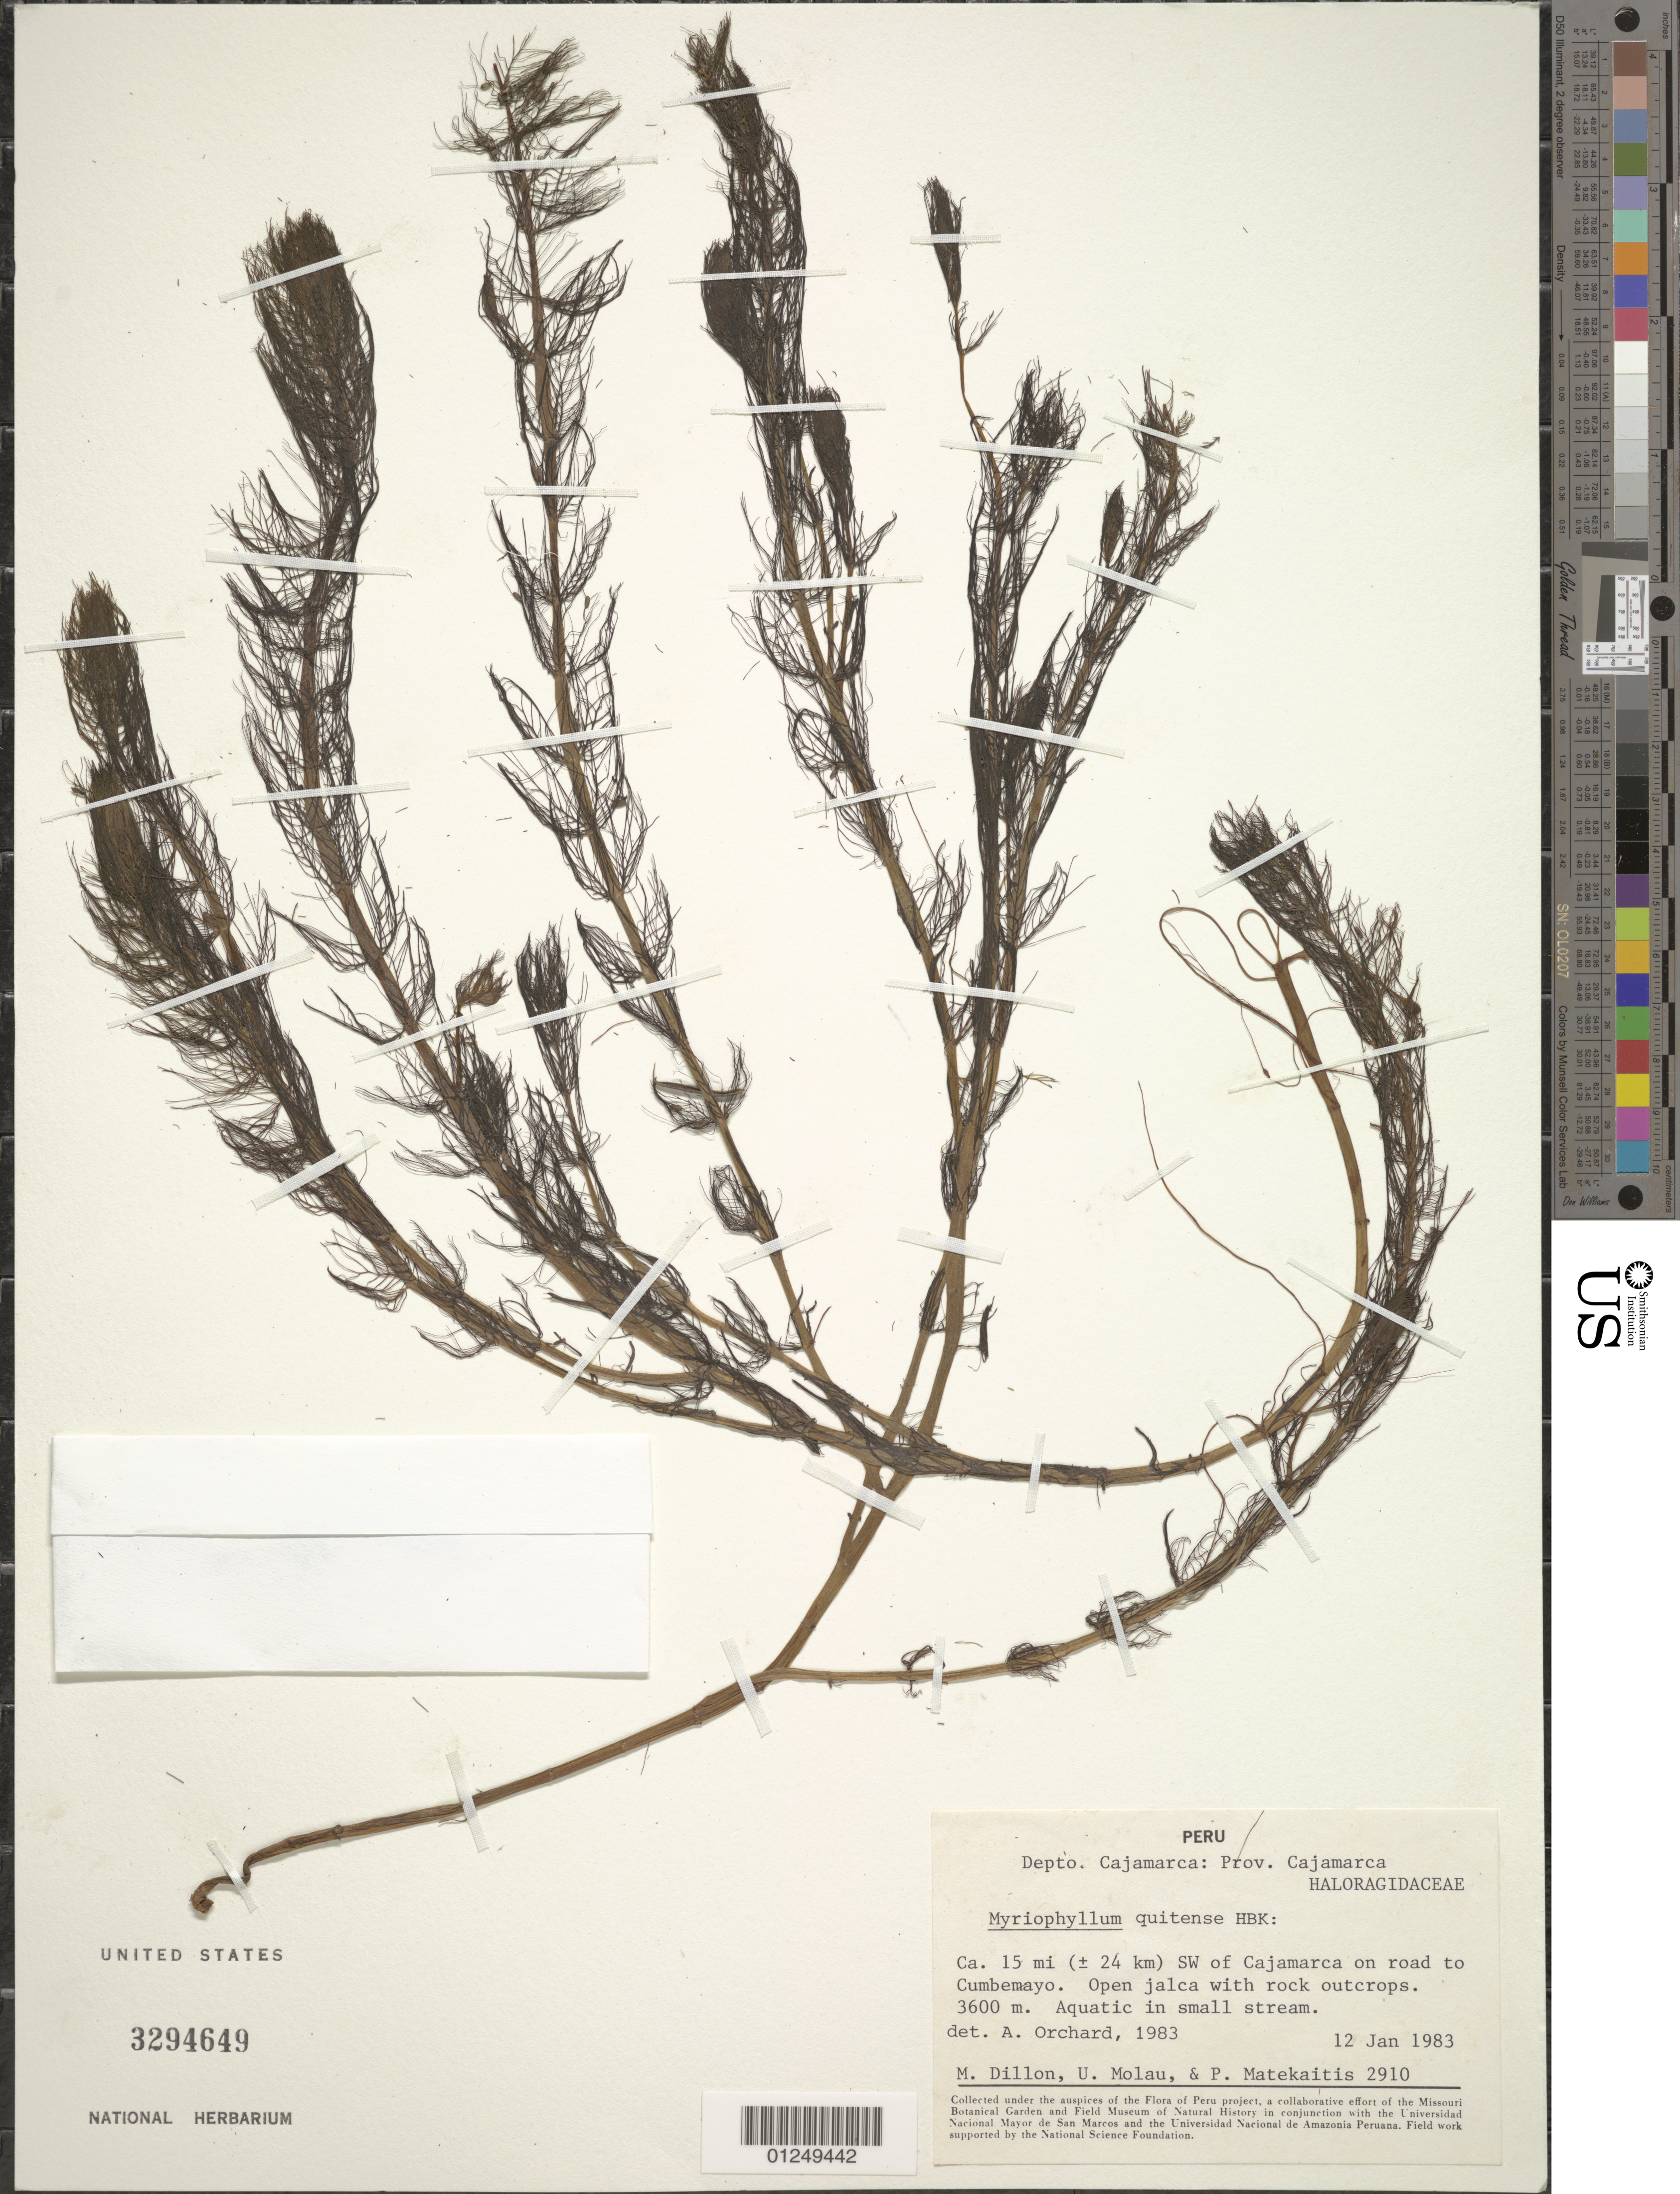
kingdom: Plantae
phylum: Tracheophyta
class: Magnoliopsida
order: Saxifragales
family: Haloragaceae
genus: Myriophyllum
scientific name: Myriophyllum quitense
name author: Kunth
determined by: Orchard, A.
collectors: M. O. Dillon, U. Molau & P. Matekaitis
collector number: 2910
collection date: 1983-01-12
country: Peru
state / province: Cajamarca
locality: Ca. 15 mi (± 24 km) SW of Cajamarca on road to Cumbemayo.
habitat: Open jalca with rock outcrops. Aquatic in small stream.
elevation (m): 3600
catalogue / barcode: US 3294649